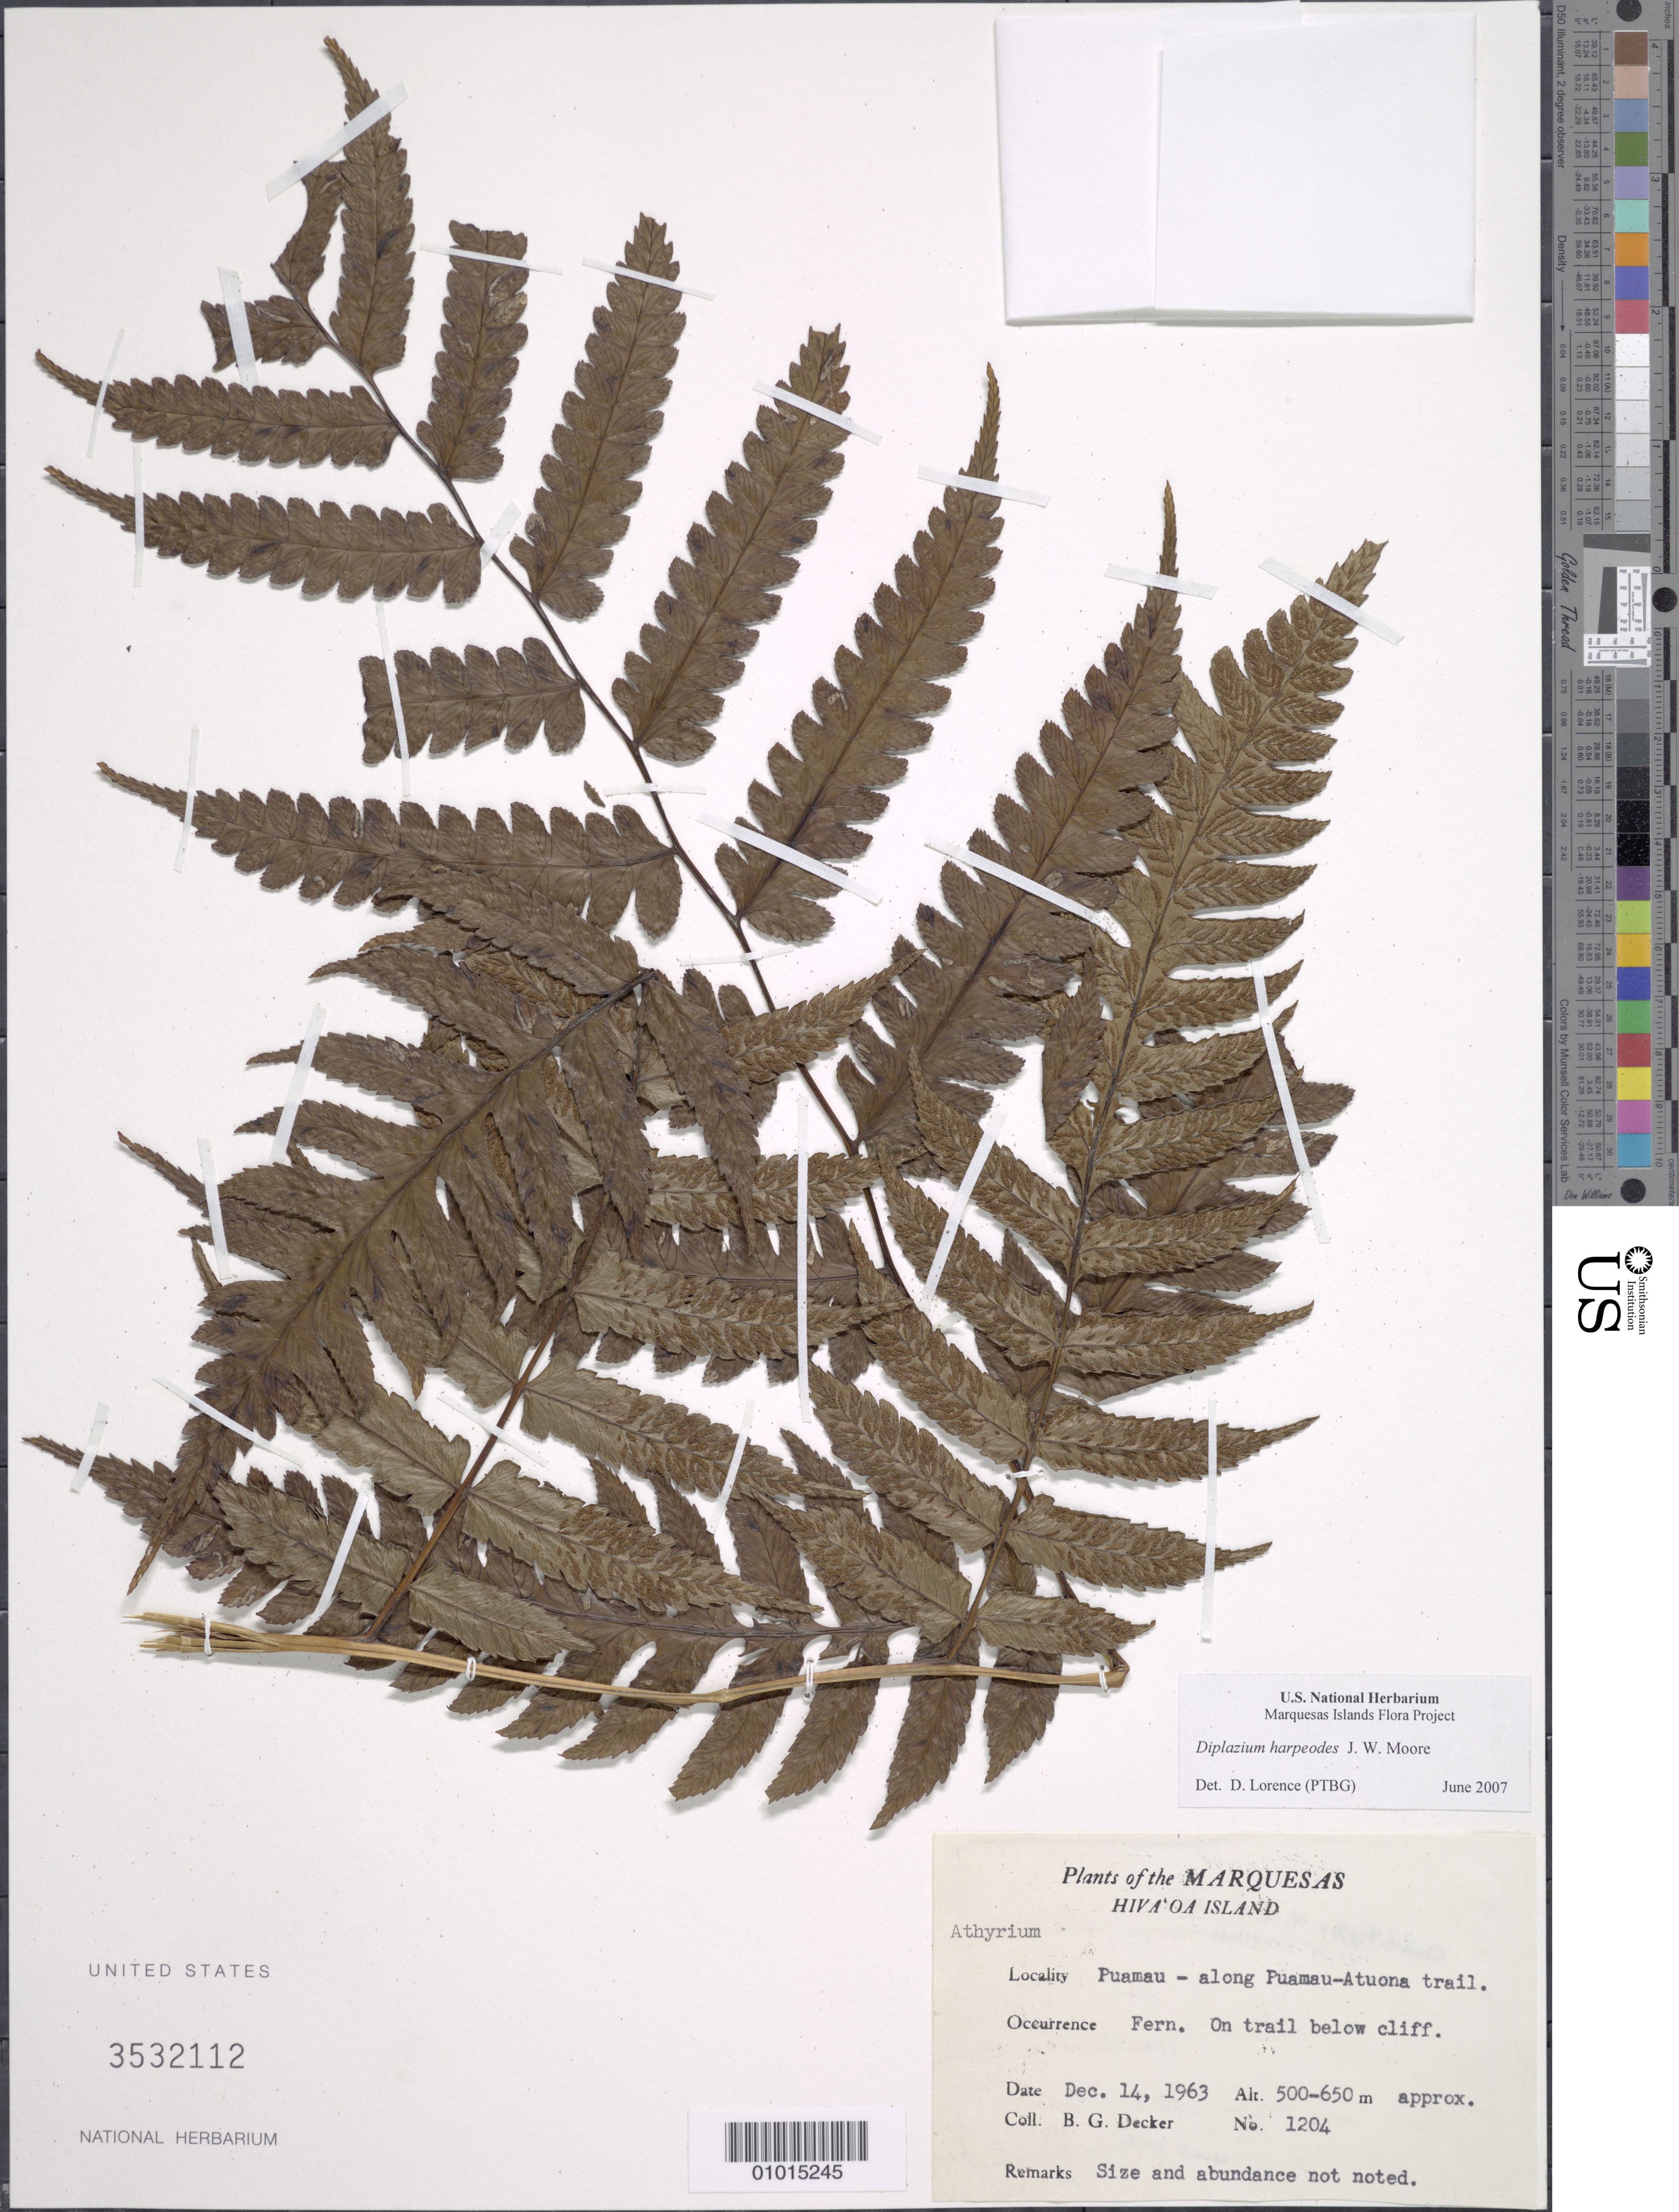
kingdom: Plantae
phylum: Tracheophyta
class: Polypodiopsida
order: Polypodiales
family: Athyriaceae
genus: Diplazium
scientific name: Diplazium harpeodes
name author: T. Moore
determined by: Lorence, David H., (PTBG), National Tropical Botanical Garden (UNITED STATES)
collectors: B. G. Decker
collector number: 1204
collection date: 1963-12-14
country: French Polynesia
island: Hiva Oa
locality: Puamau, along Puamau-Atuona trail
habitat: On trail below cliff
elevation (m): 500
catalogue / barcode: US 3532112